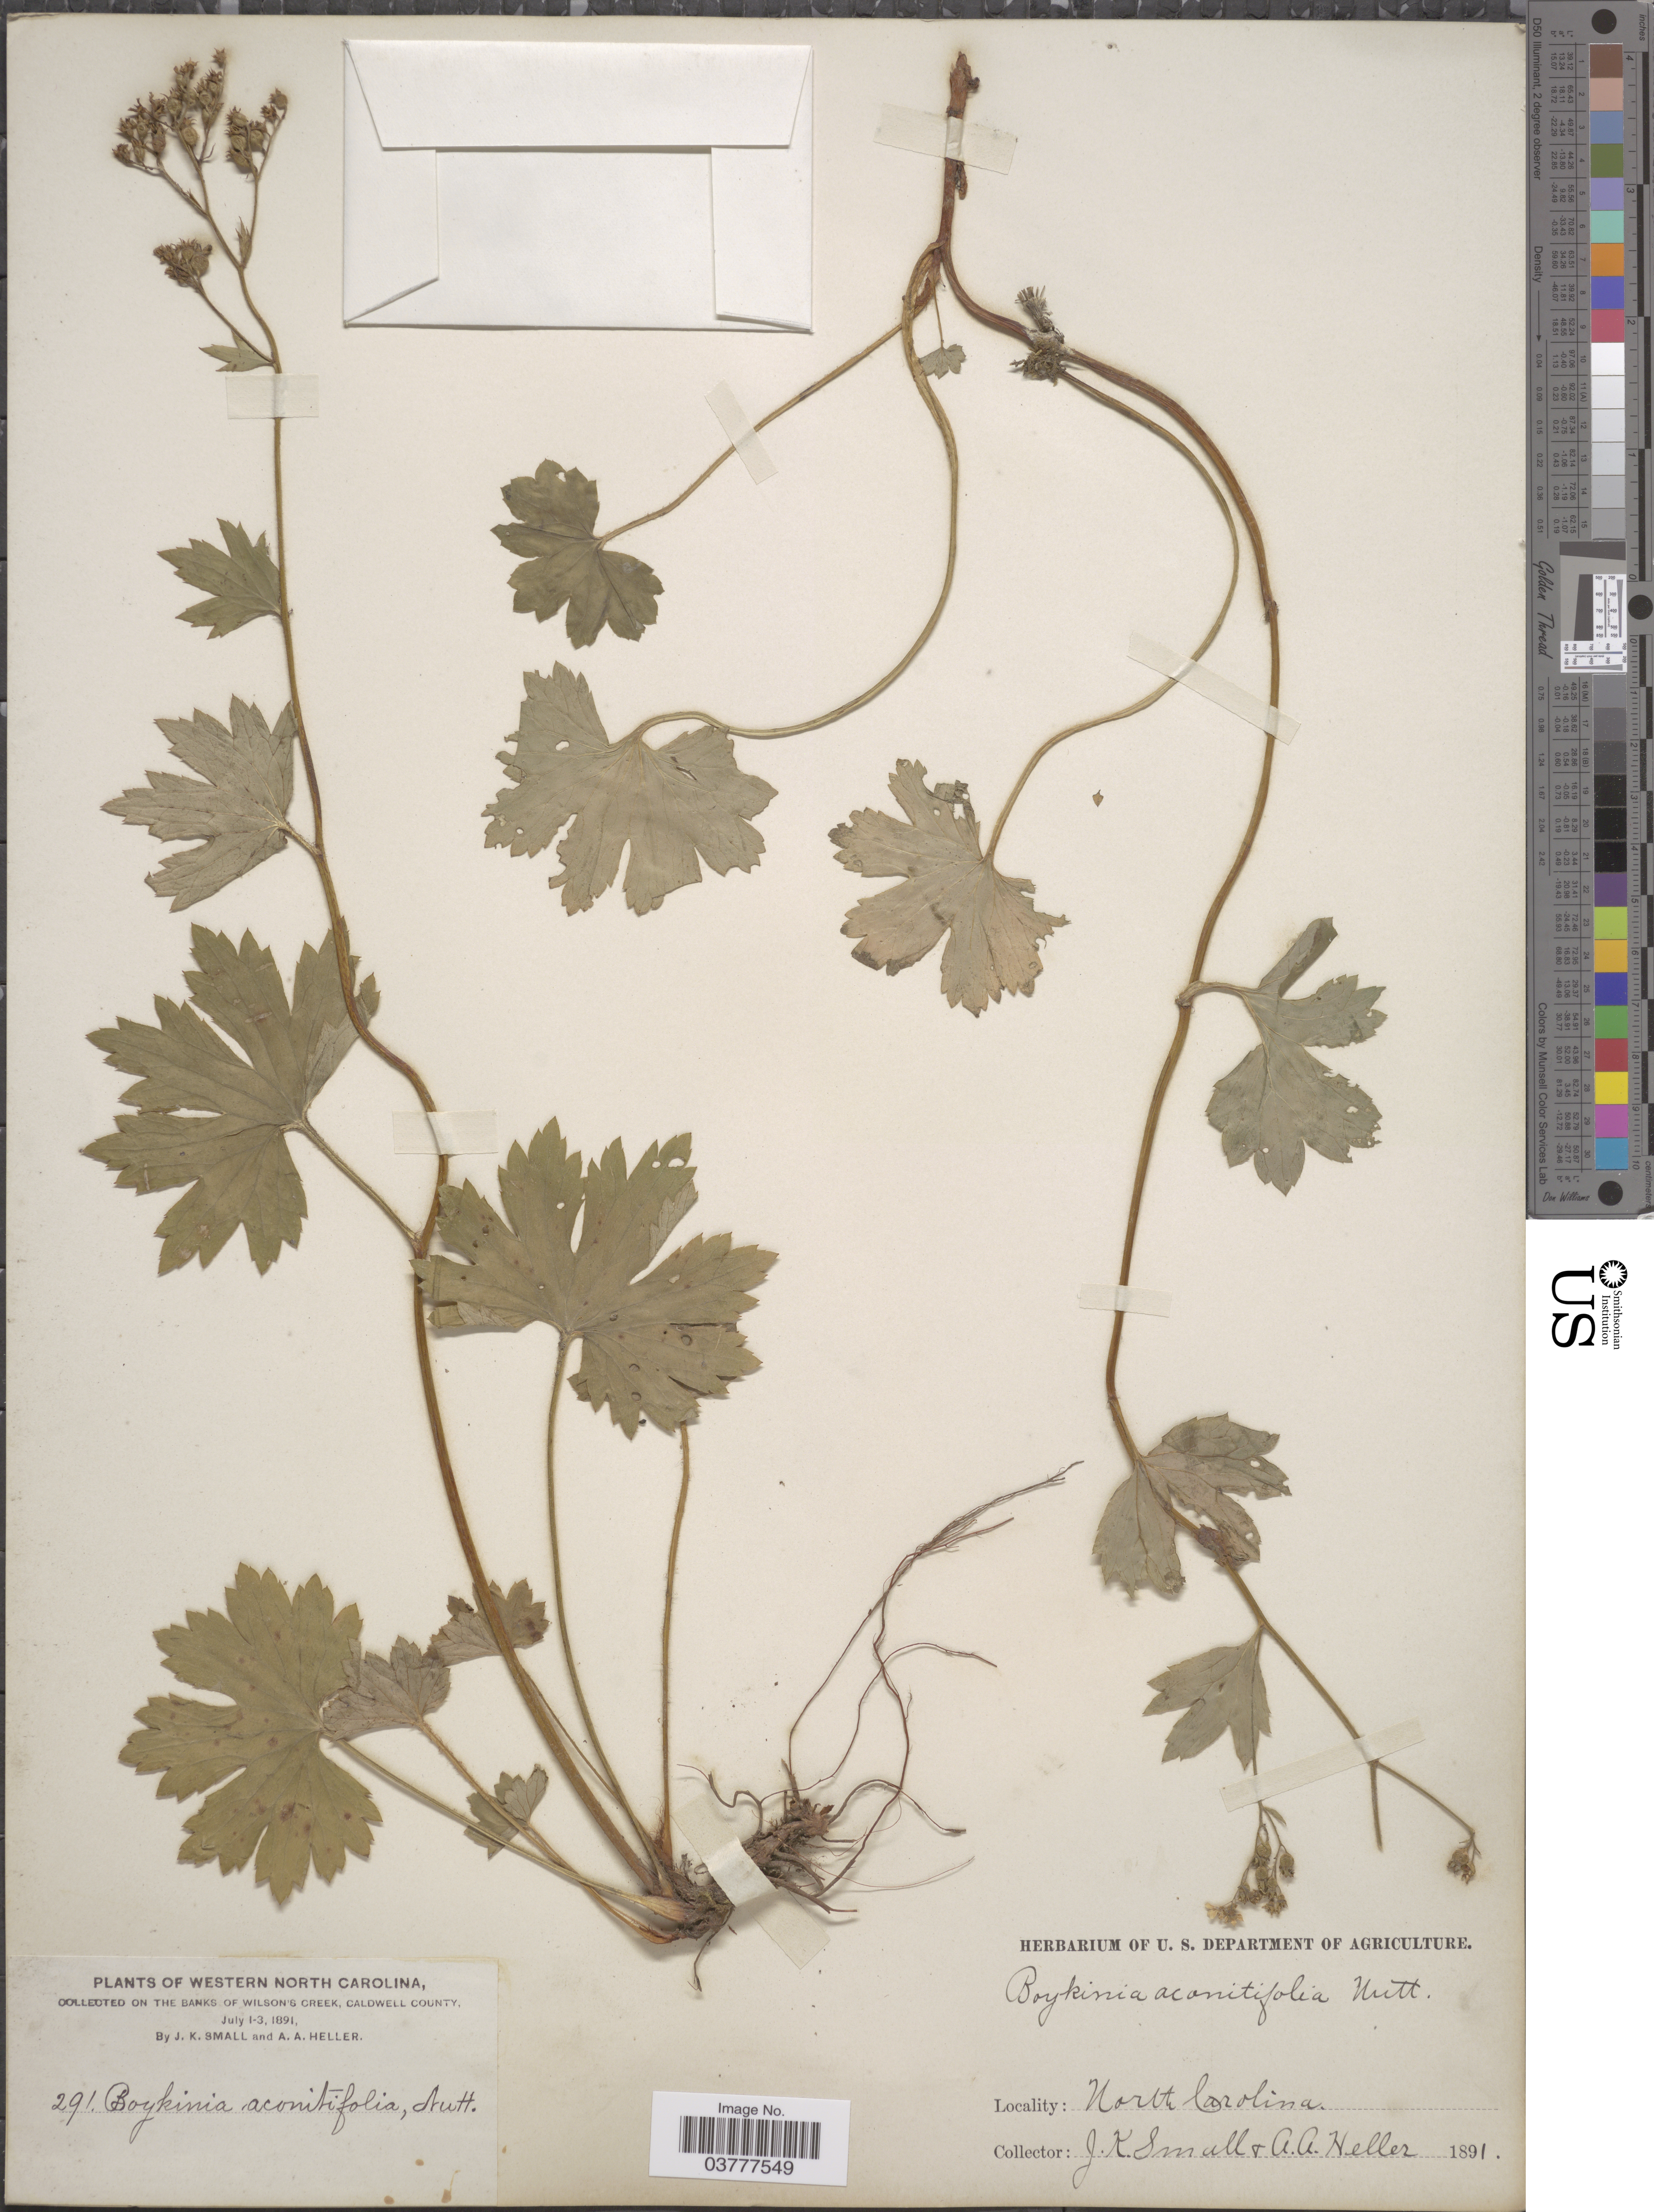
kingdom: Plantae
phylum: Tracheophyta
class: Magnoliopsida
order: Saxifragales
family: Saxifragaceae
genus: Boykinia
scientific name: Boykinia aconitifolia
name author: Nutt.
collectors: J. K. Small & A. A. Heller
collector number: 291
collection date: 1891-07-01/1891-07-03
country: United States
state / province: North Carolina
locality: Western North Carolina. On the banks of Wilson's Creek, Caldwell County.